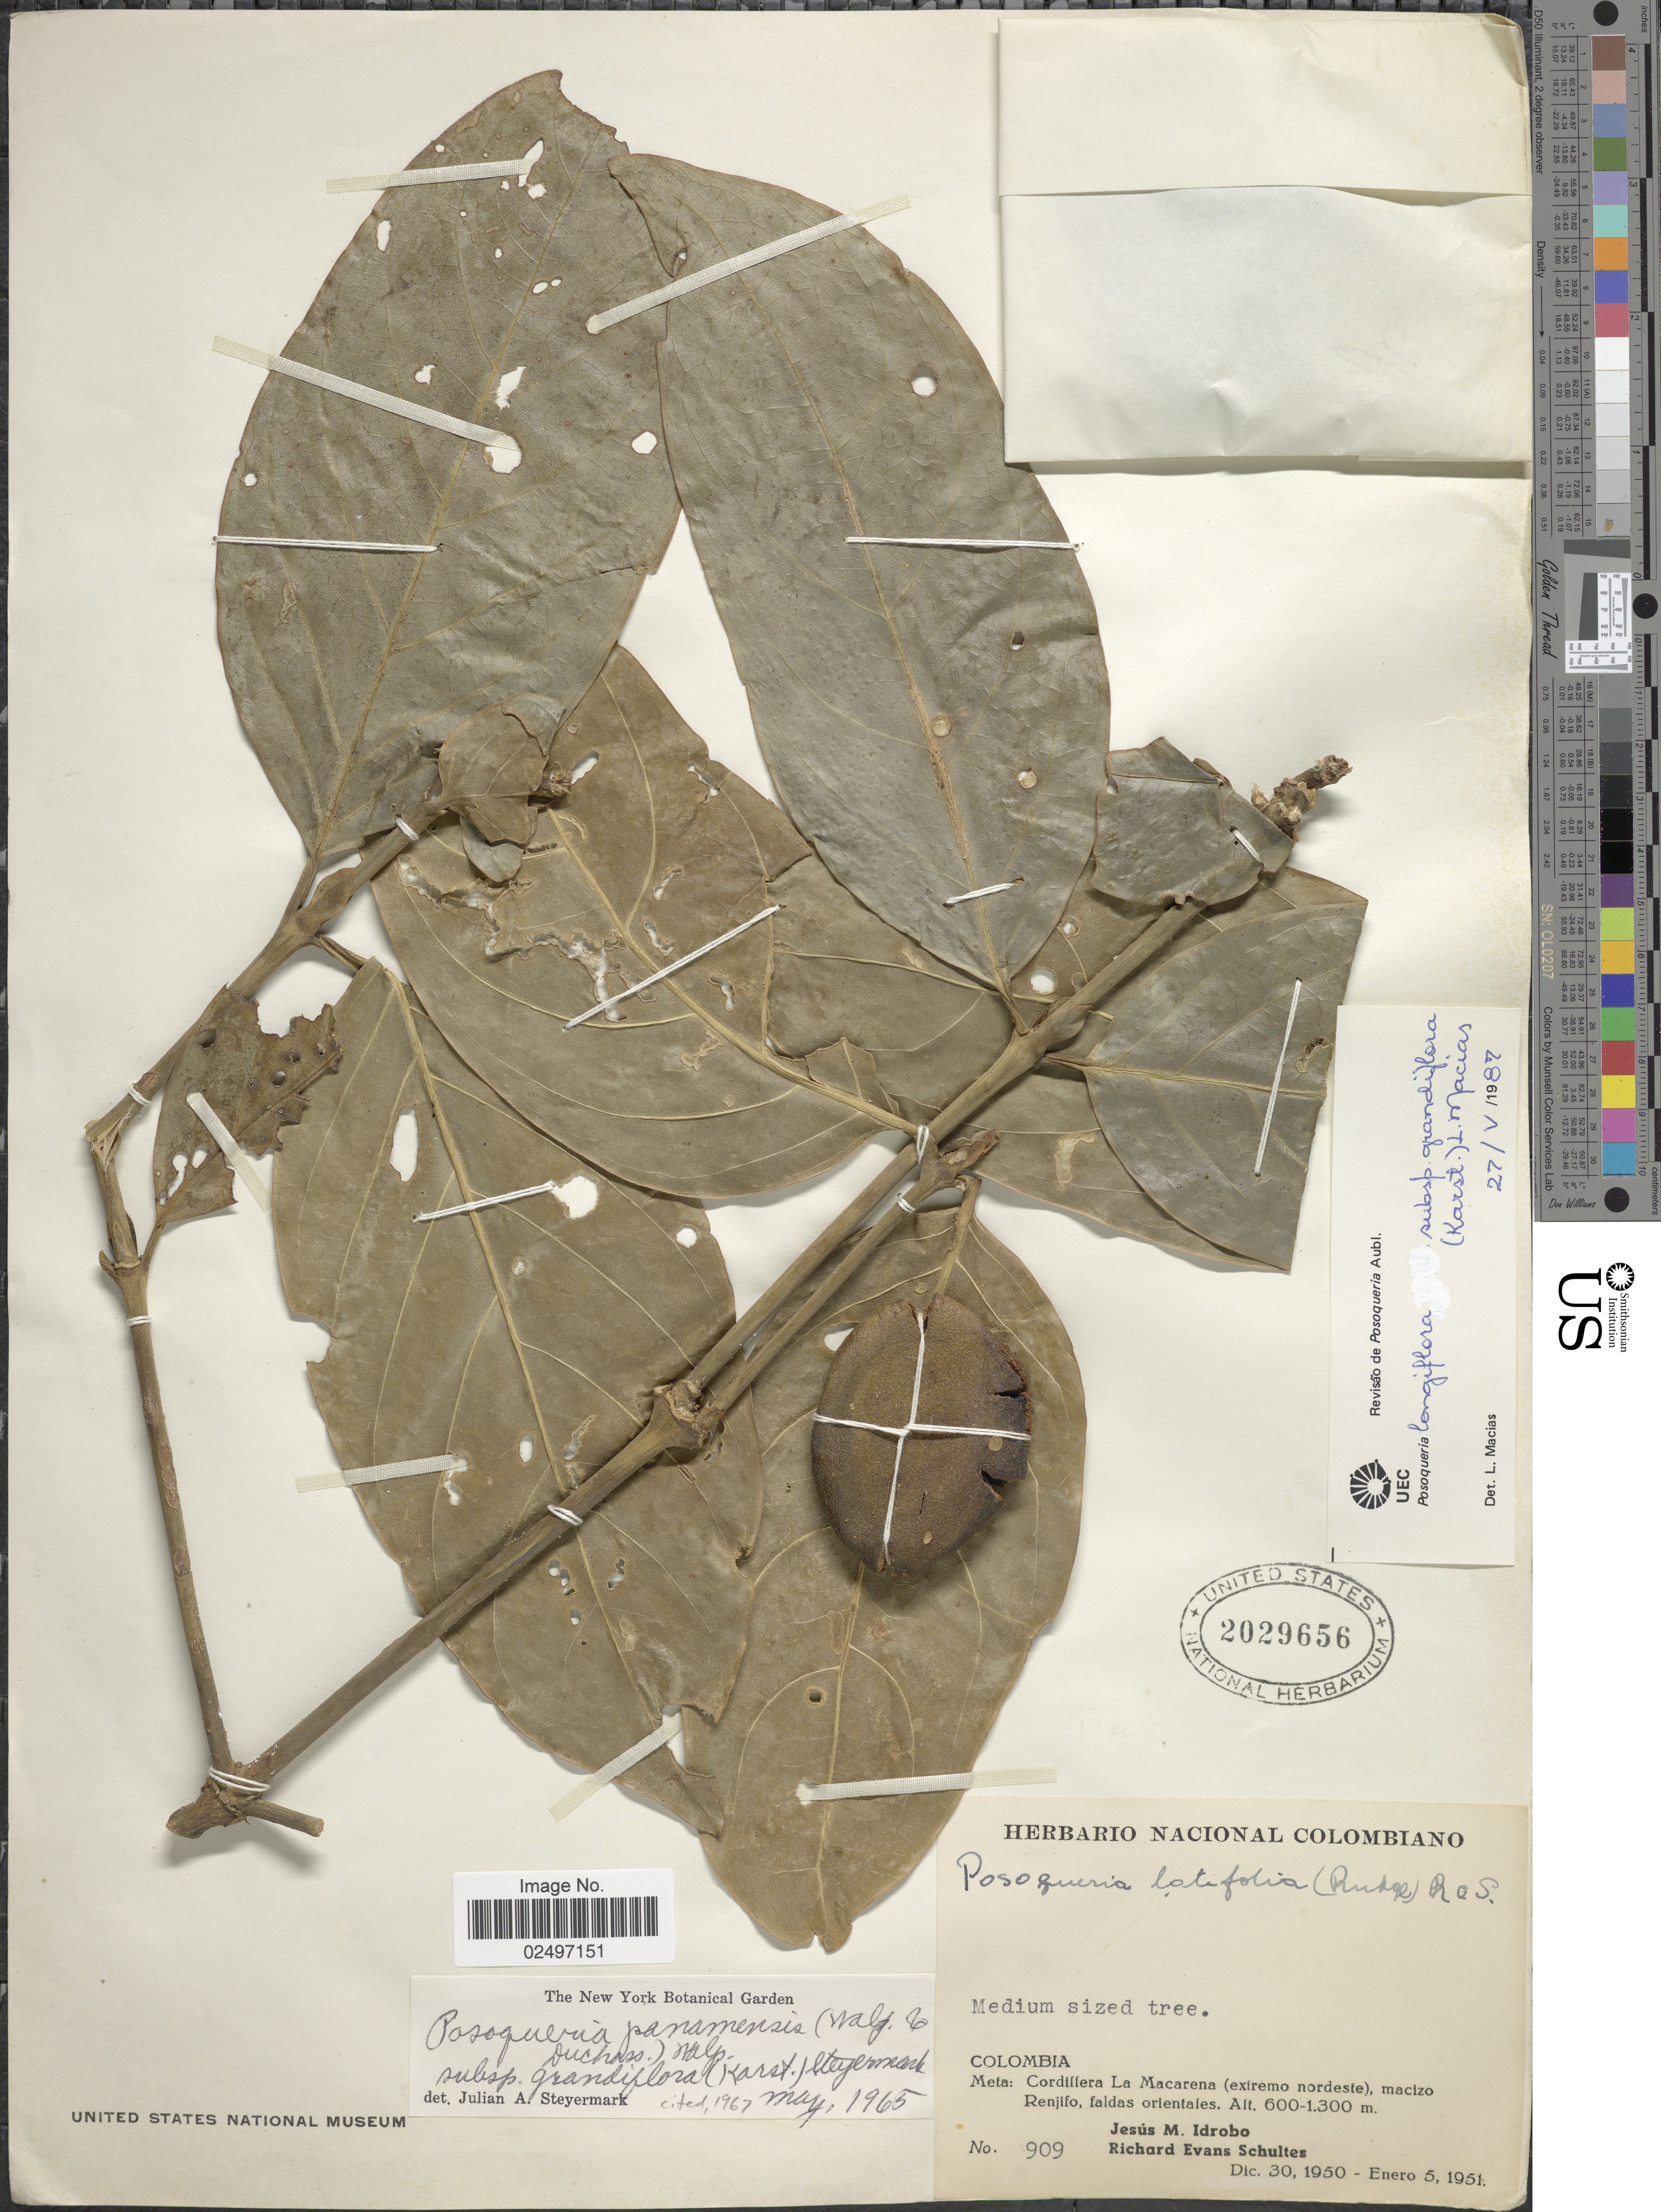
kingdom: Plantae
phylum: Tracheophyta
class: Magnoliopsida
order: Gentianales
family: Rubiaceae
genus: Posoqueria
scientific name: Posoqueria longiflora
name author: Aubl.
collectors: J. M. Idrobo & R. E. Schultes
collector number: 909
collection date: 1950-12-30/1951-01-05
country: Colombia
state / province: Meta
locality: Cordillera La Macarena (extremo nordeste), macizo Renjifo, faldas orientales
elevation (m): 600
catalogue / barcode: US 2029656